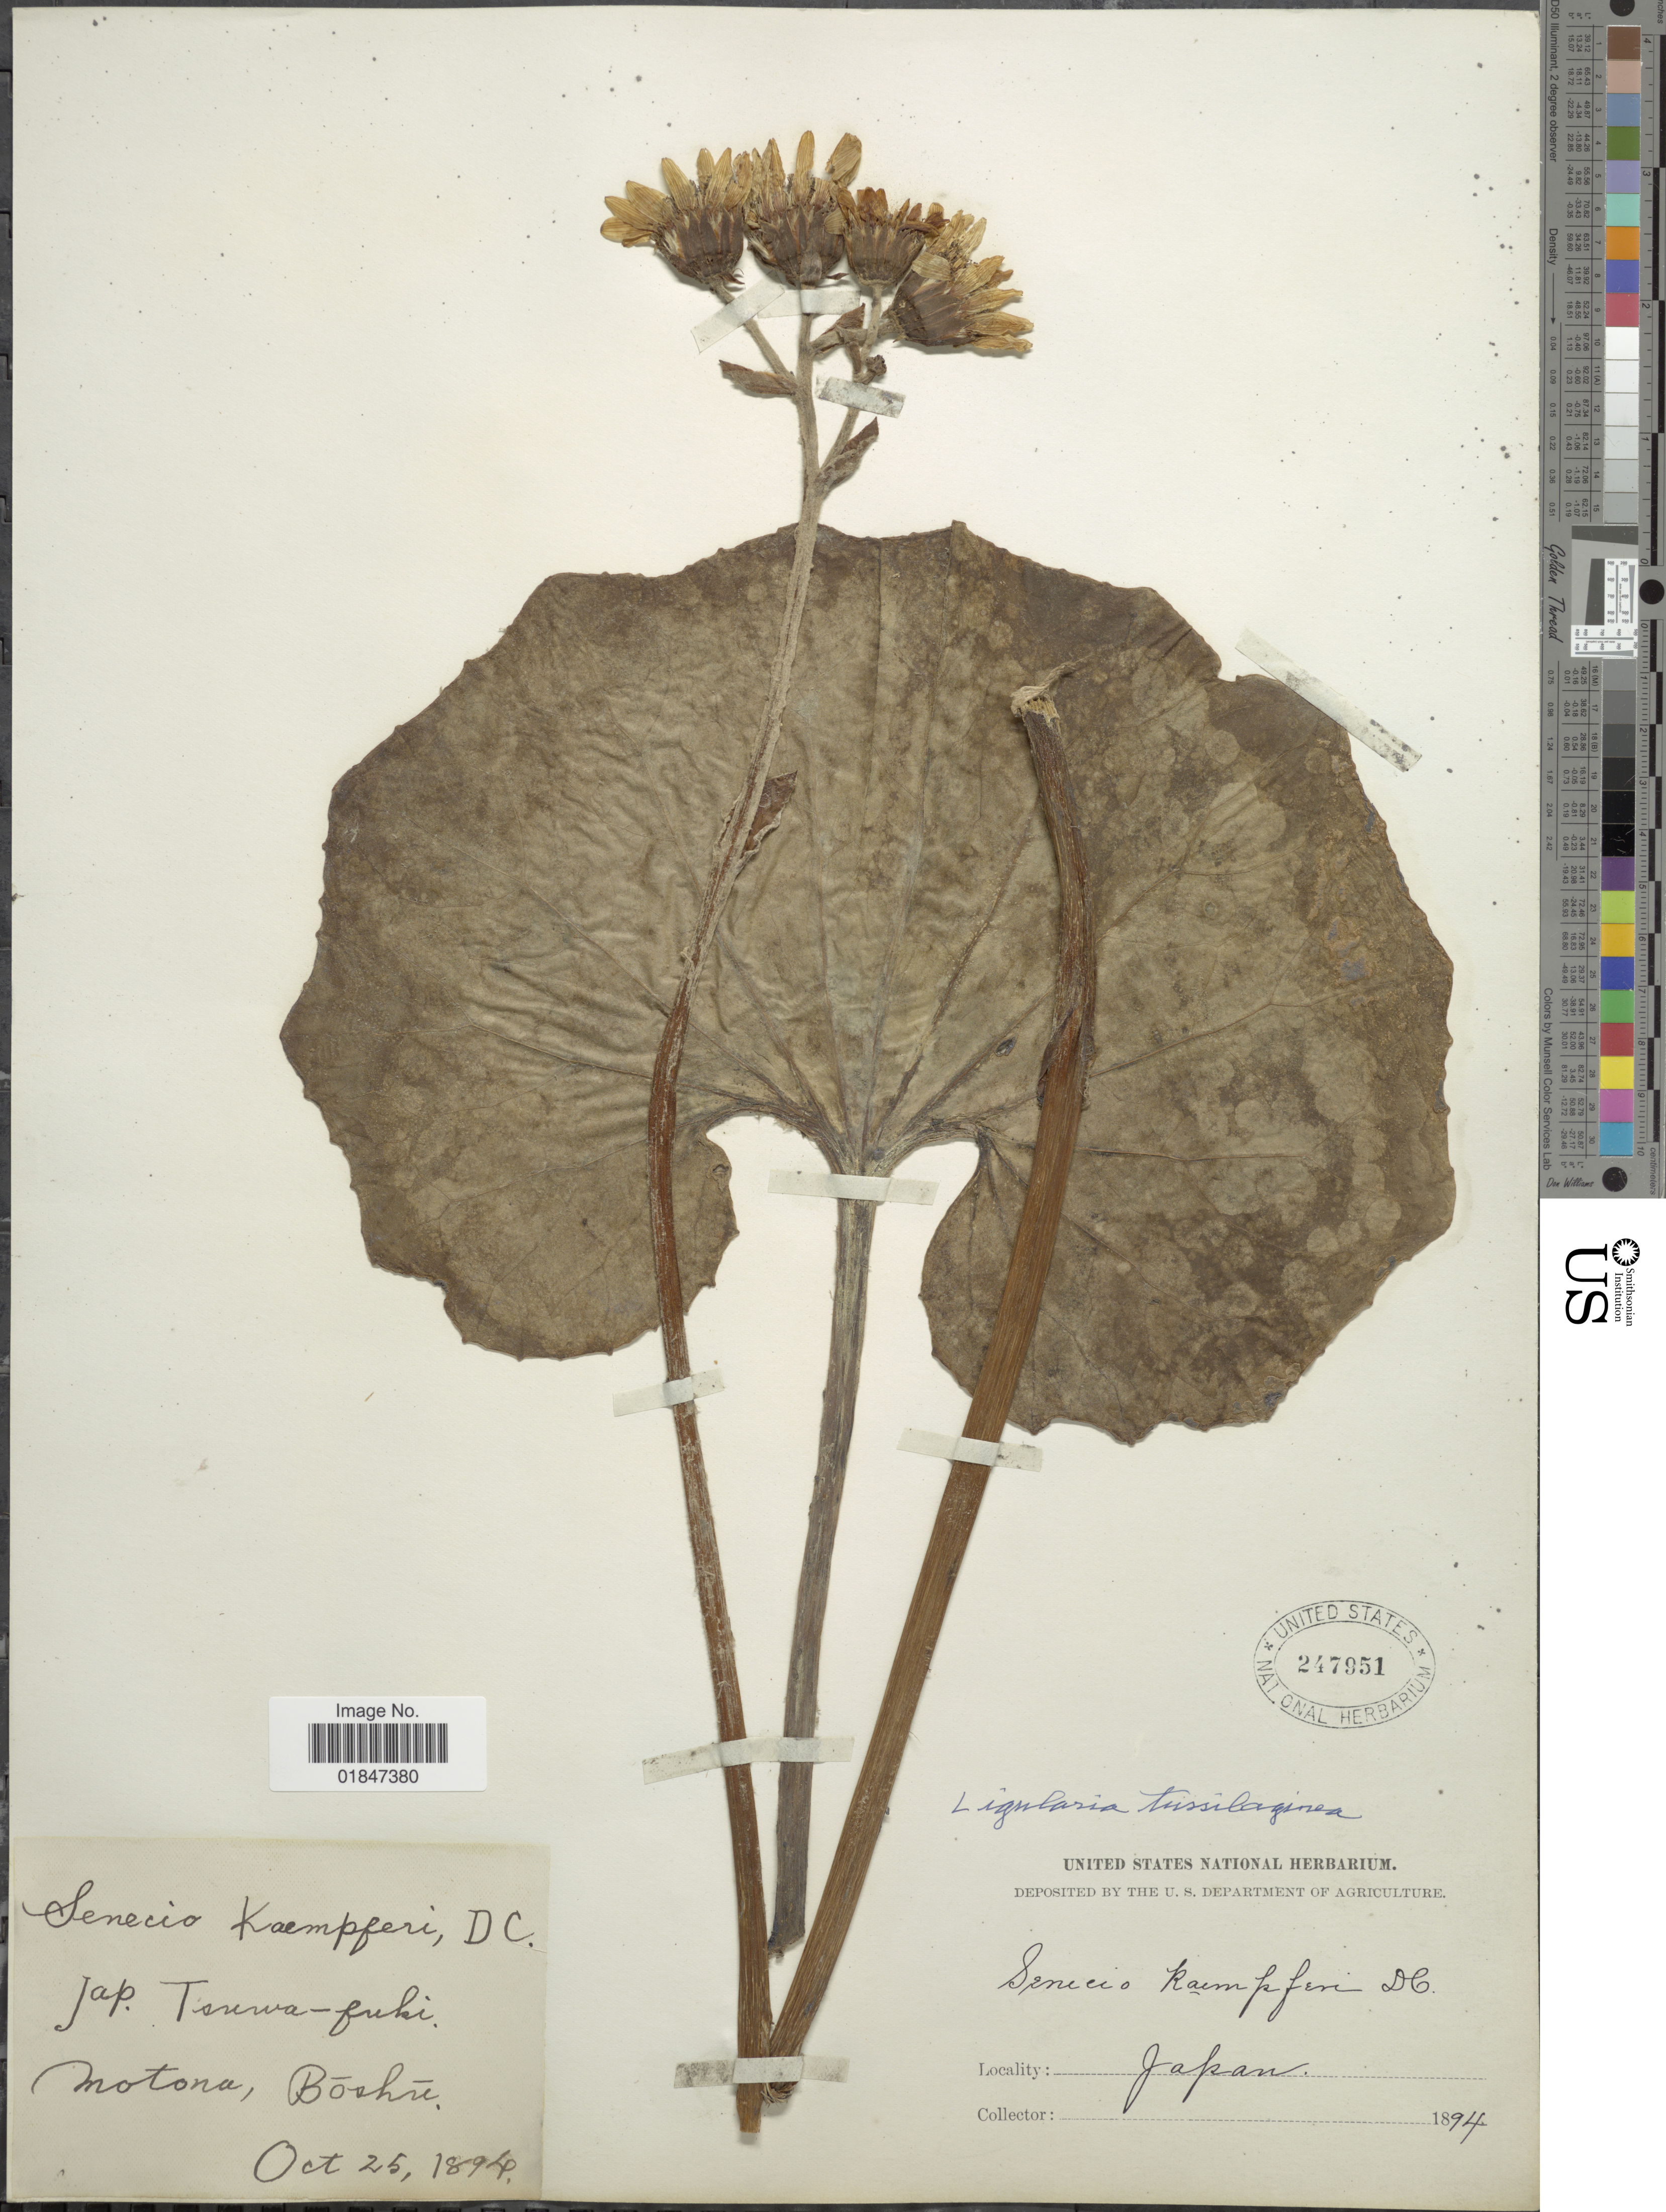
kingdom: Plantae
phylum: Tracheophyta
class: Magnoliopsida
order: Asterales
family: Asteraceae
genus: Farfugium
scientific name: Farfugium japonicum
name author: (L.) Kitam.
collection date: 1894-10-25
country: Japan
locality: Tsuwa-fuki, Motona, Boshu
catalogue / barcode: US 247951